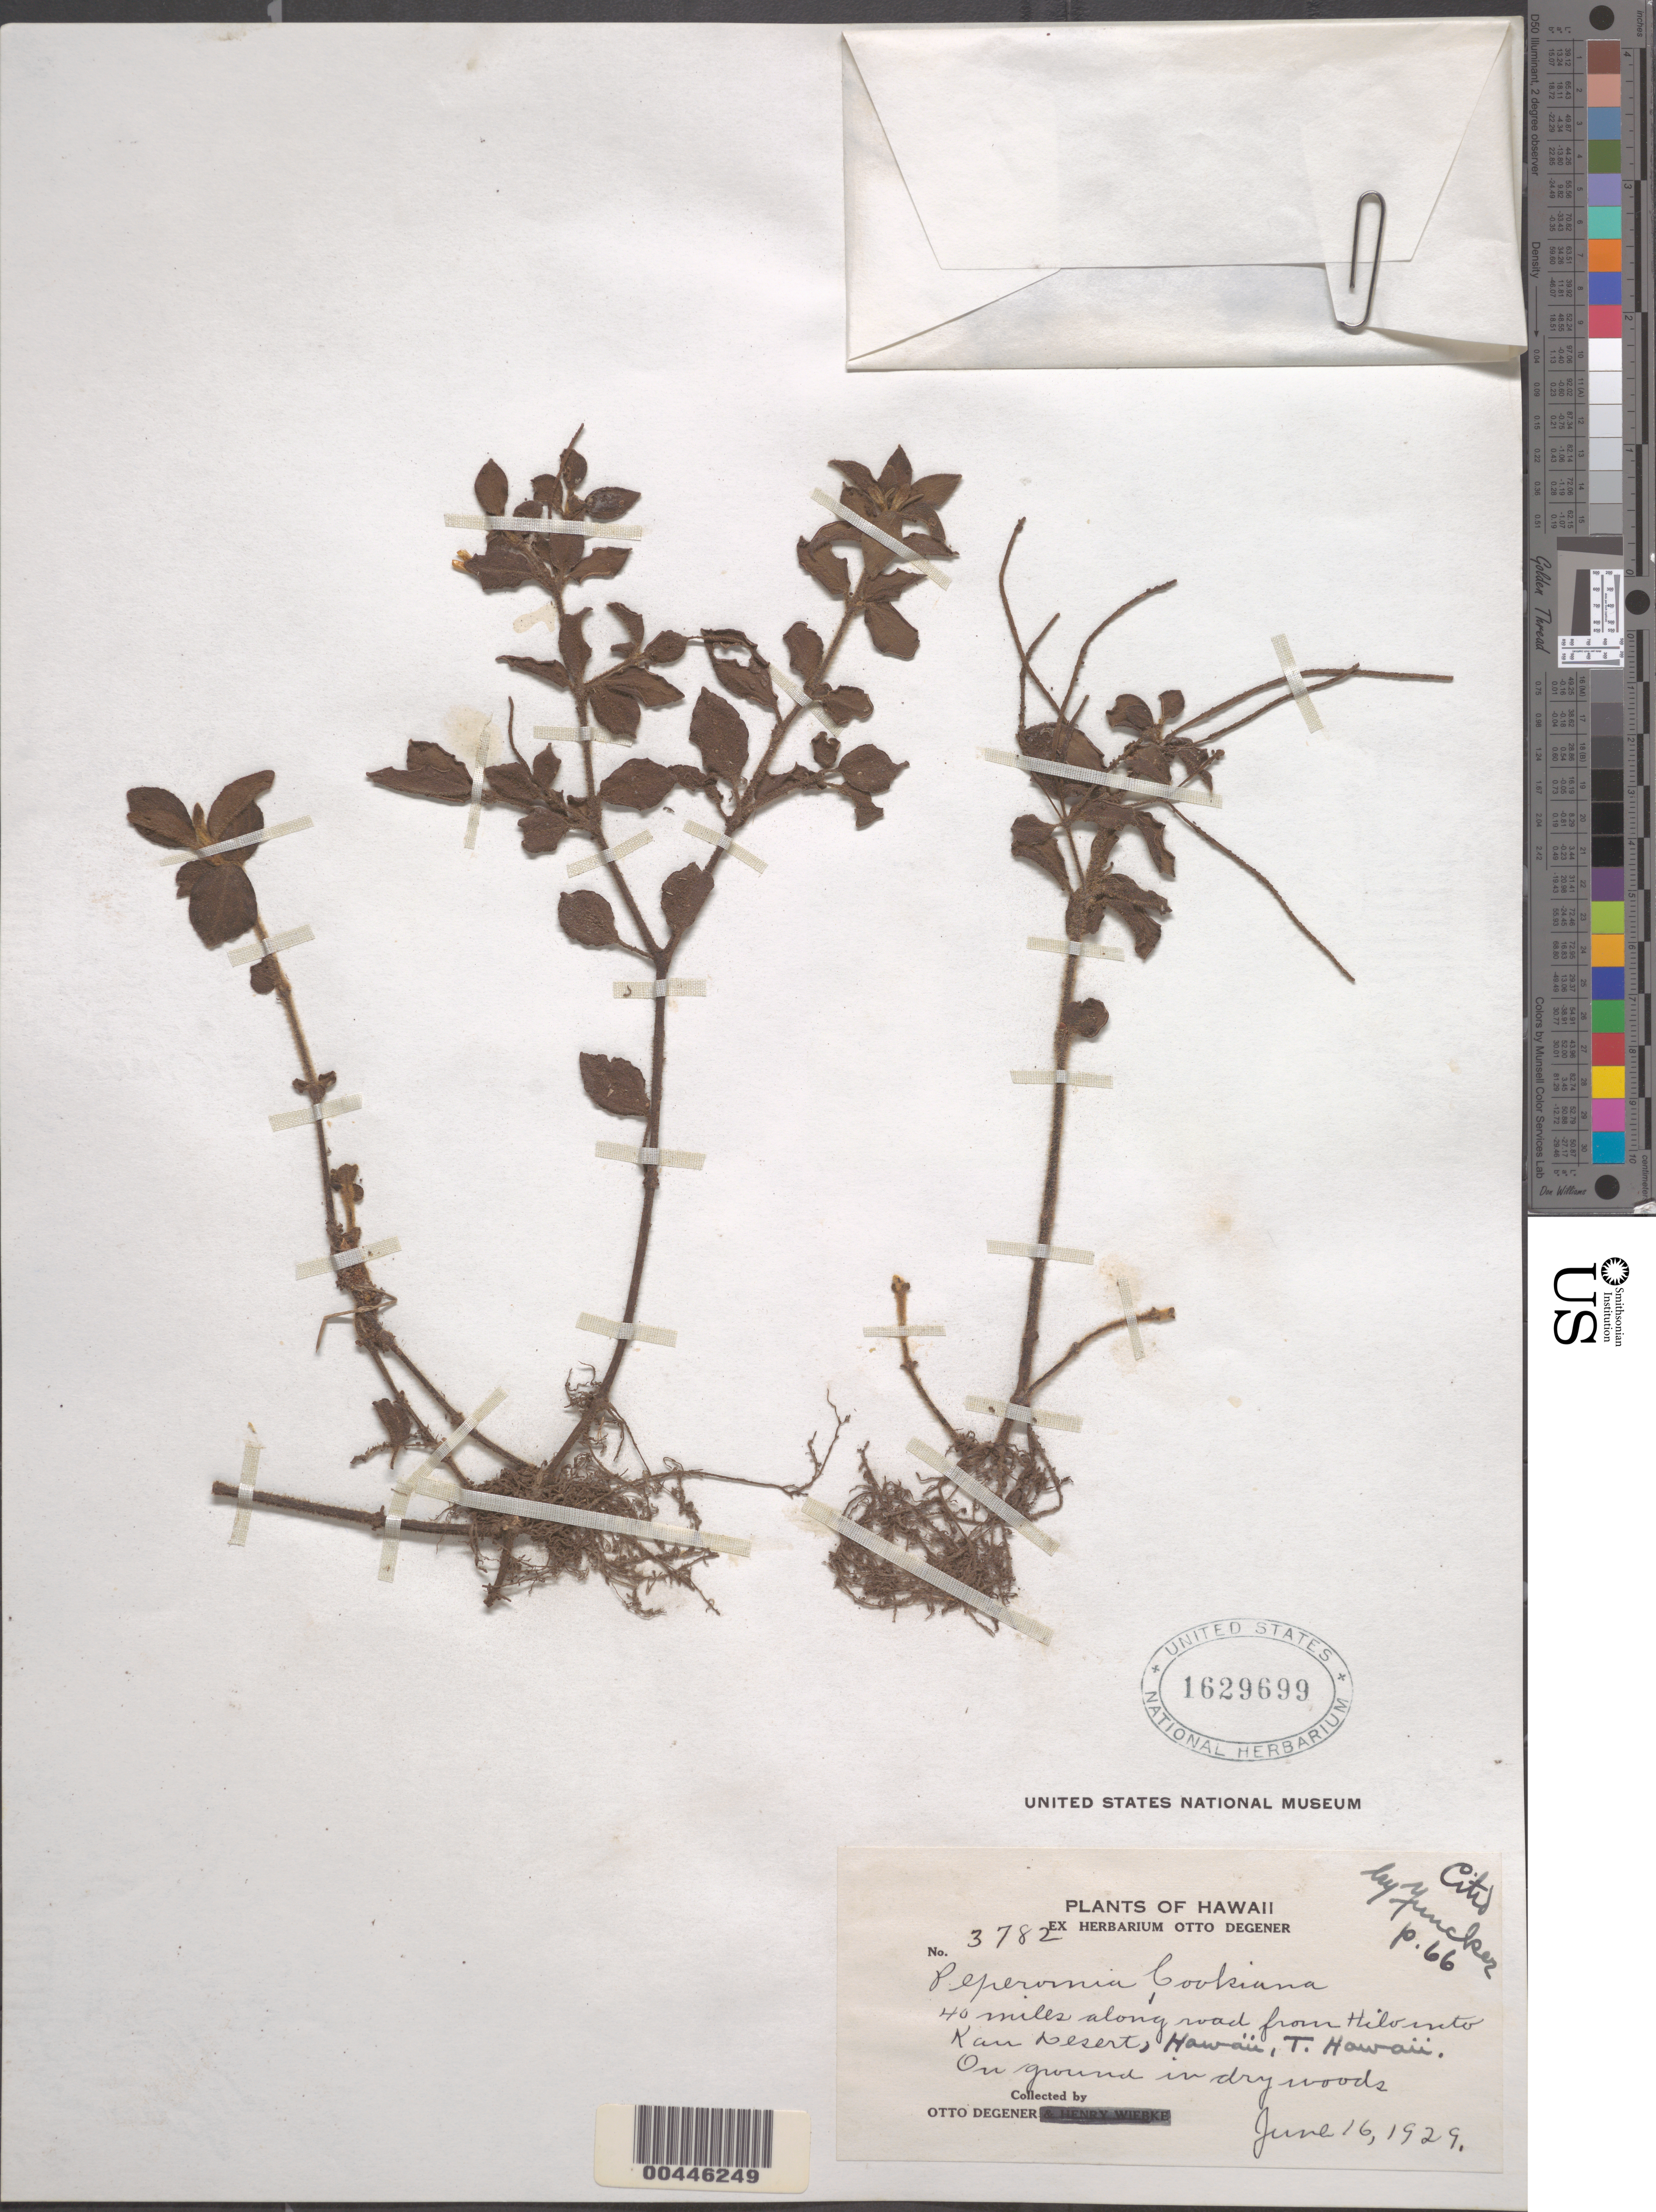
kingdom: Plantae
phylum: Tracheophyta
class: Magnoliopsida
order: Piperales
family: Piperaceae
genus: Peperomia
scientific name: Peperomia cookiana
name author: C. DC.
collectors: O. Degener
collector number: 3782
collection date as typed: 16 Jun 1929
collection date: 1929-06-16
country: United States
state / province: Hawaii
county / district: Hawaii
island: Hawaii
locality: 40 mi along rd from Hilo into Kau Desert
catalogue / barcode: US 1629699